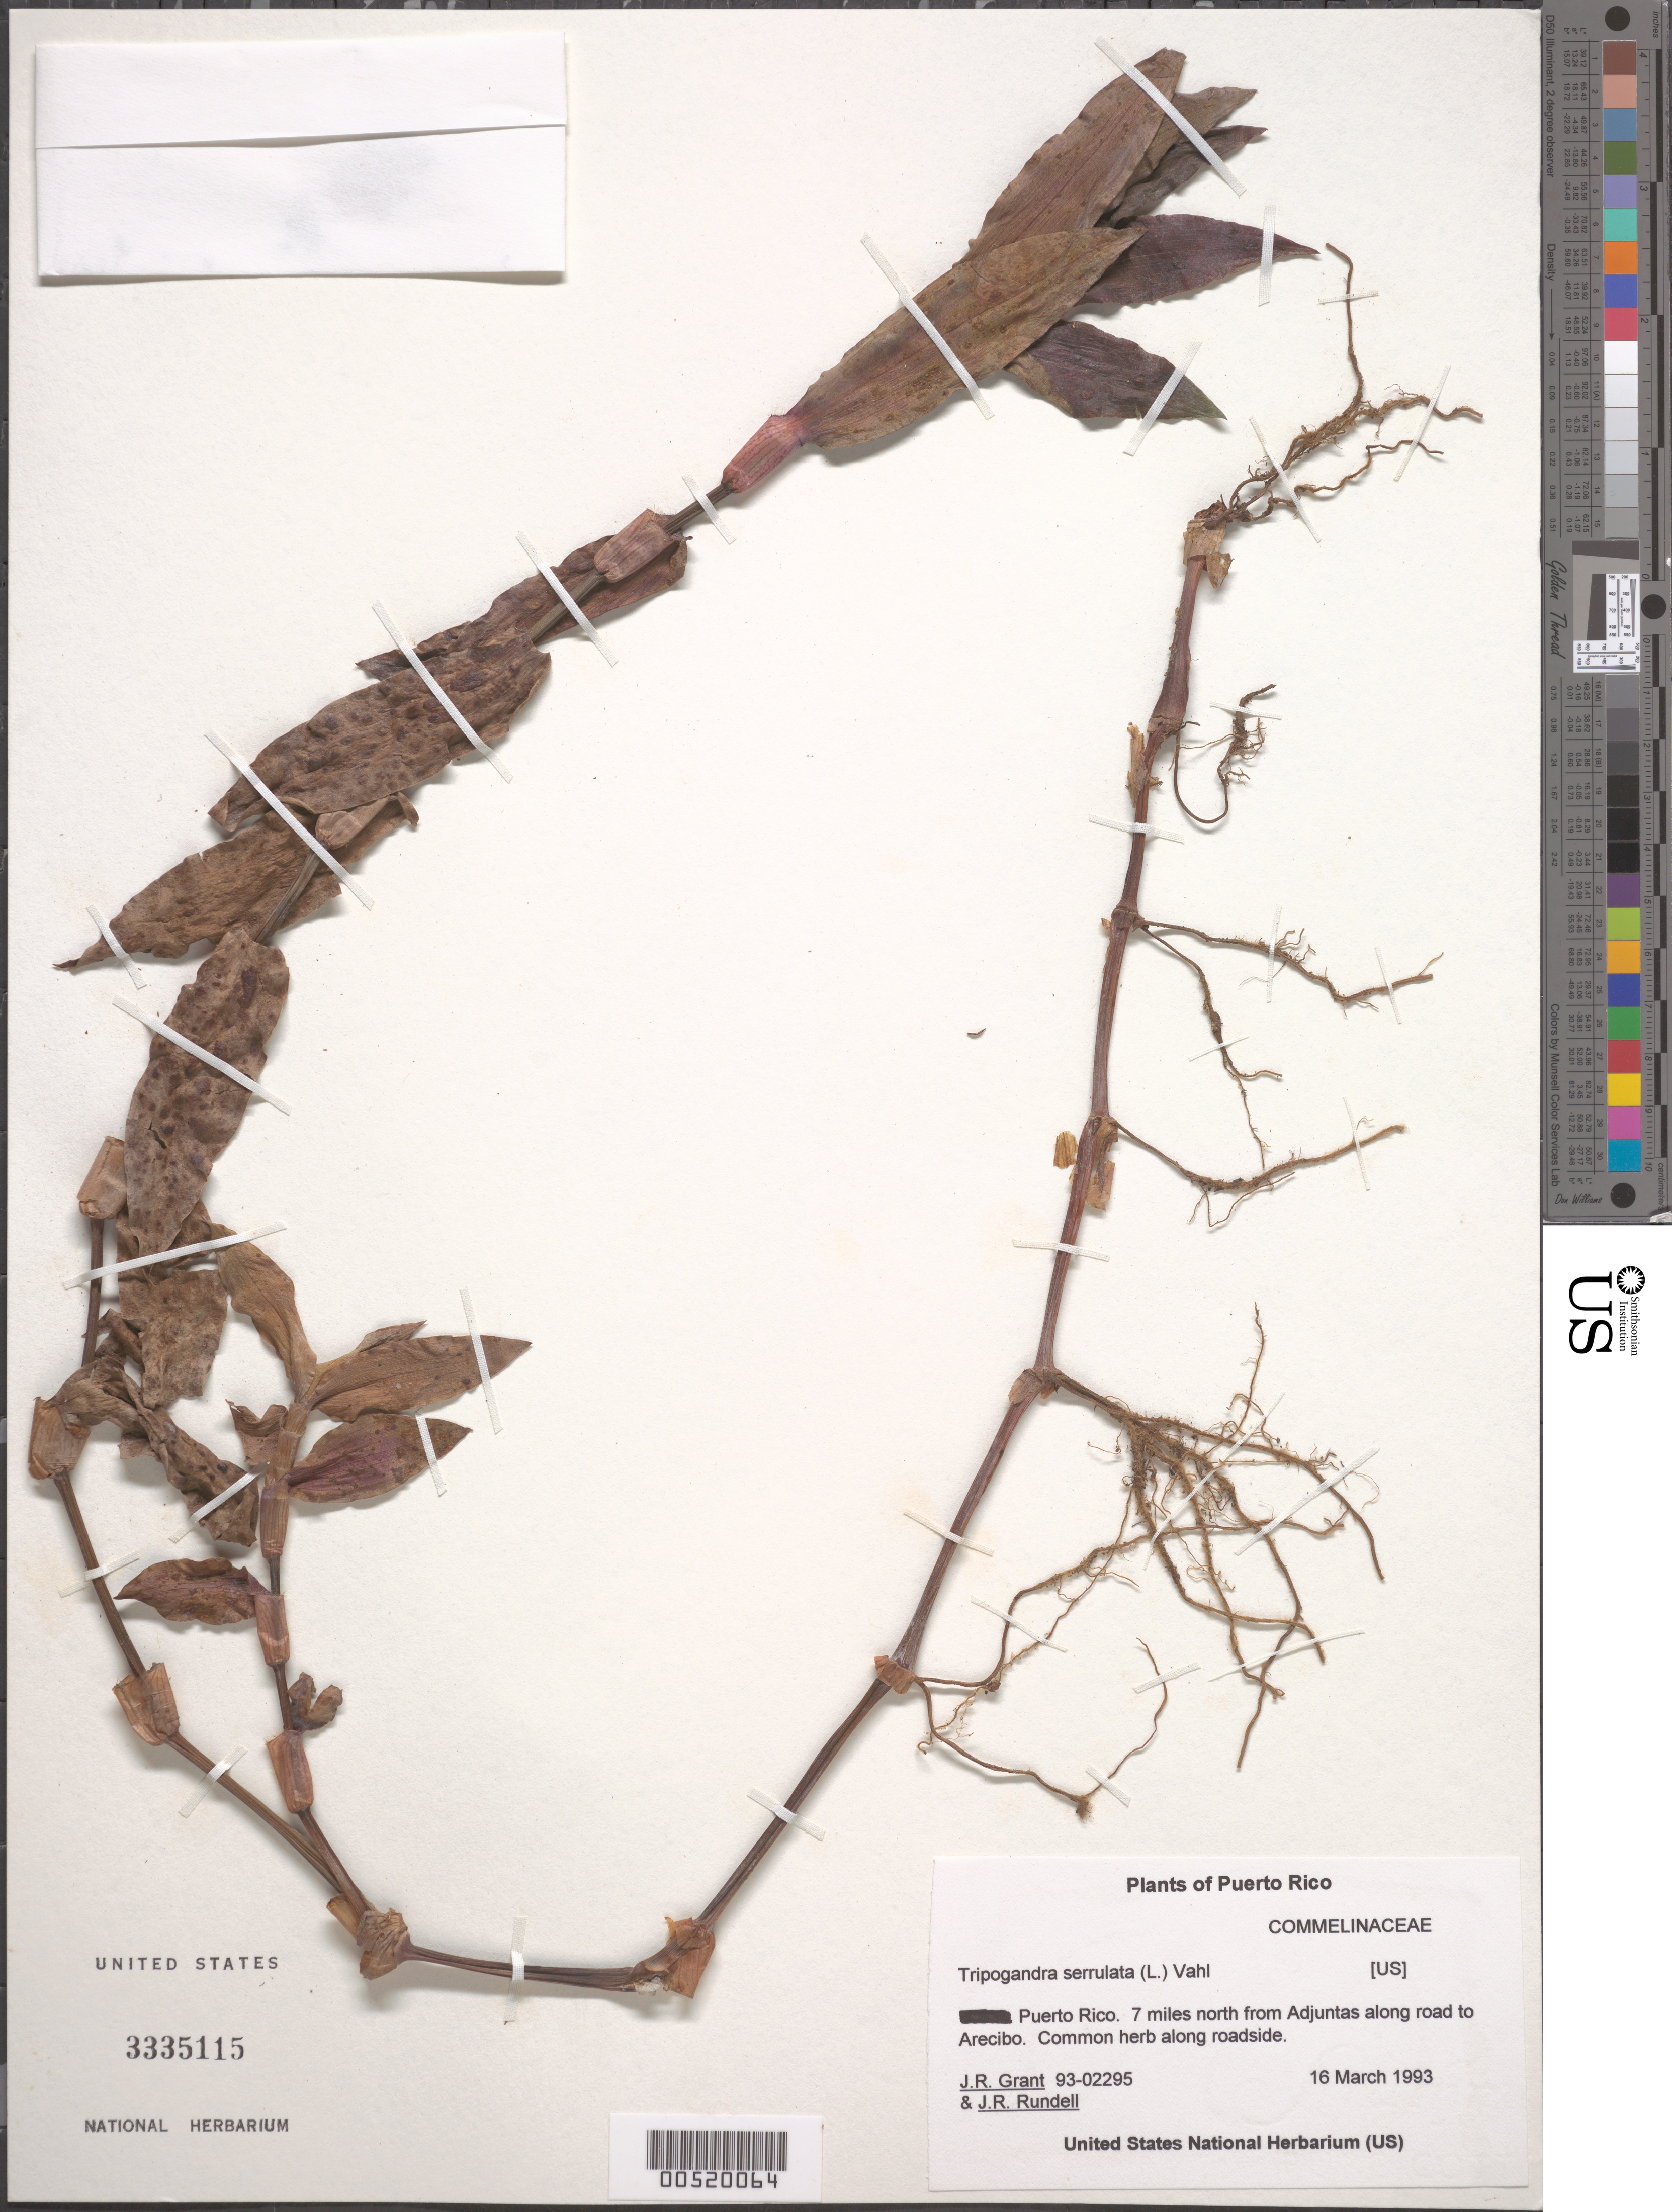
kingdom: Plantae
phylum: Tracheophyta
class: Liliopsida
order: Commelinales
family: Commelinaceae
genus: Tripogandra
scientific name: Tripogandra serrulata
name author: (Vahl) Handlos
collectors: J. R. Grant & J. R. Rundell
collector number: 93-02295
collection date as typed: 16 Mar 1993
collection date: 1993-03-16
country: Puerto Rico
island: Greater Antilles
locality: From adjuntas to arecibo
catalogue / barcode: US 3335115